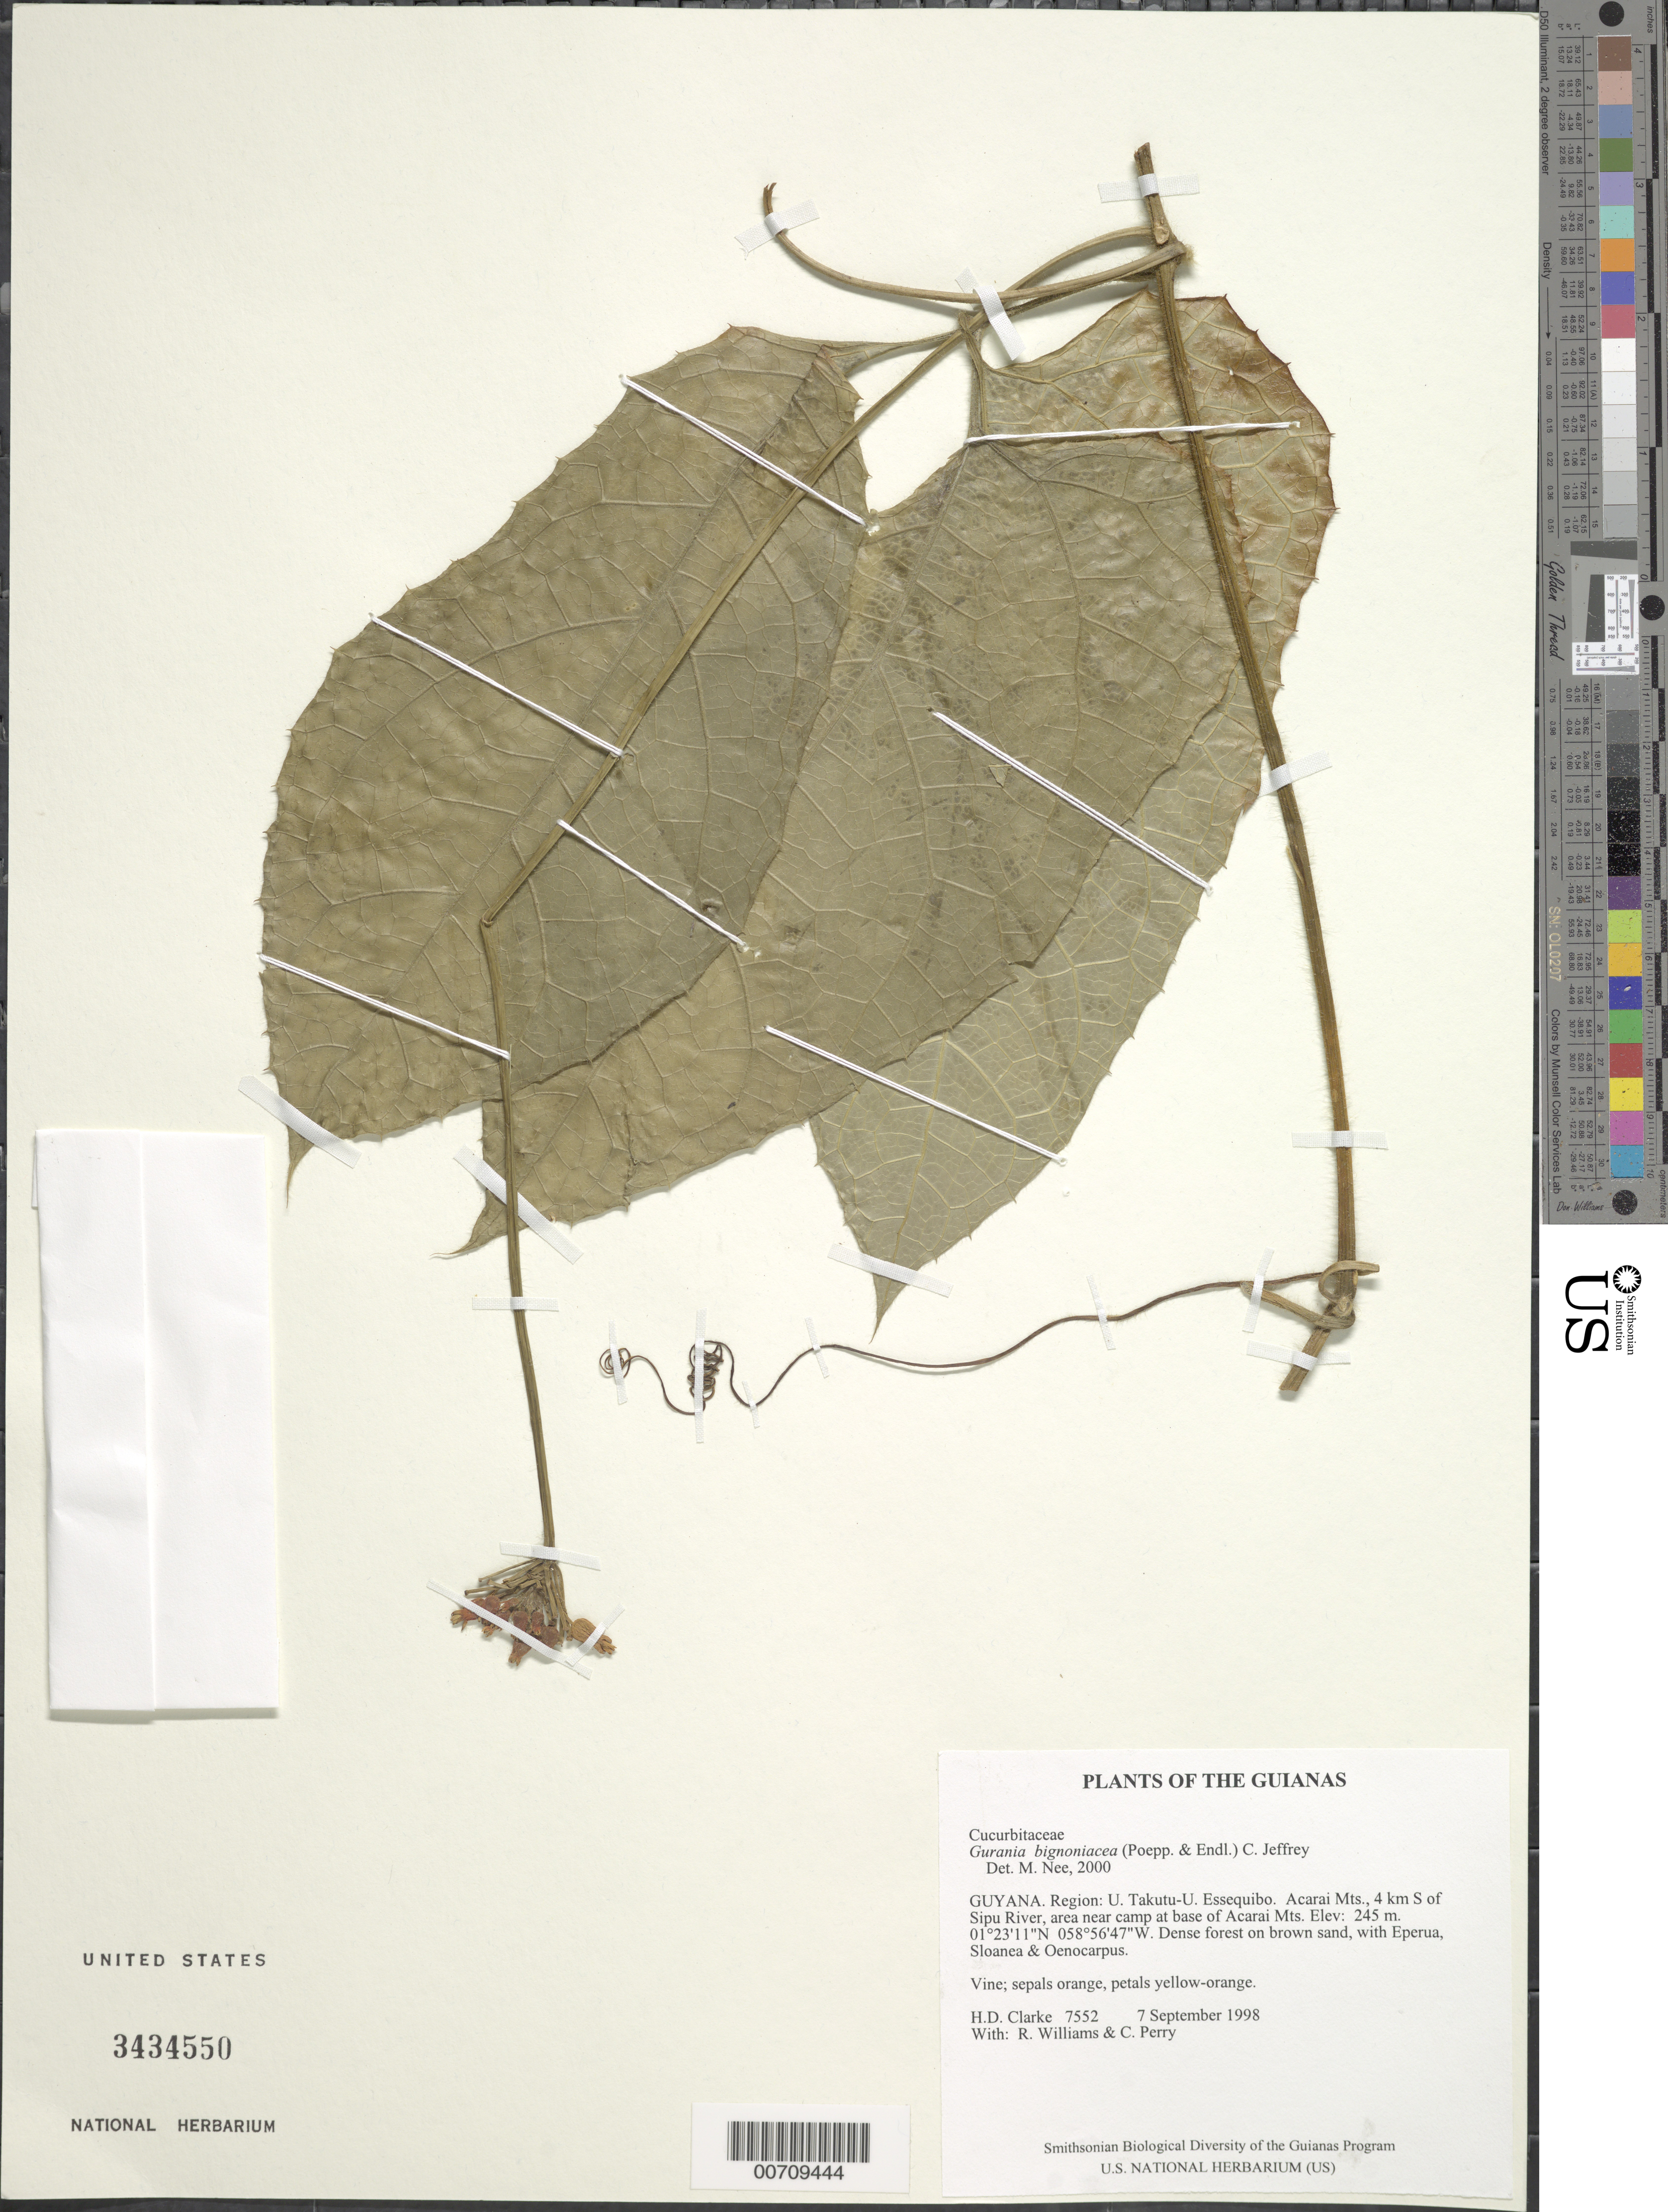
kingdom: Plantae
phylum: Tracheophyta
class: Magnoliopsida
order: Cucurbitales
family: Cucurbitaceae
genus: Gurania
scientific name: Gurania bignoniacea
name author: (Poepp. & Endl.) C. Jeffrey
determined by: Nee, Michael H.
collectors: H. D. Clarke, R. Williams & C. Perry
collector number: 7552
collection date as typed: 7 September 1998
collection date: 1998-09-07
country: Guyana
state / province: U. Takutu-U. Essequibo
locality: Acarai Mts., 4 km S of Sipu River, area near camp at base of Acarai Mts.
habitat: Dense forest on brown sand, with Eperua, Sloanea & Oenocarpus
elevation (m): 245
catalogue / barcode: US 3434550